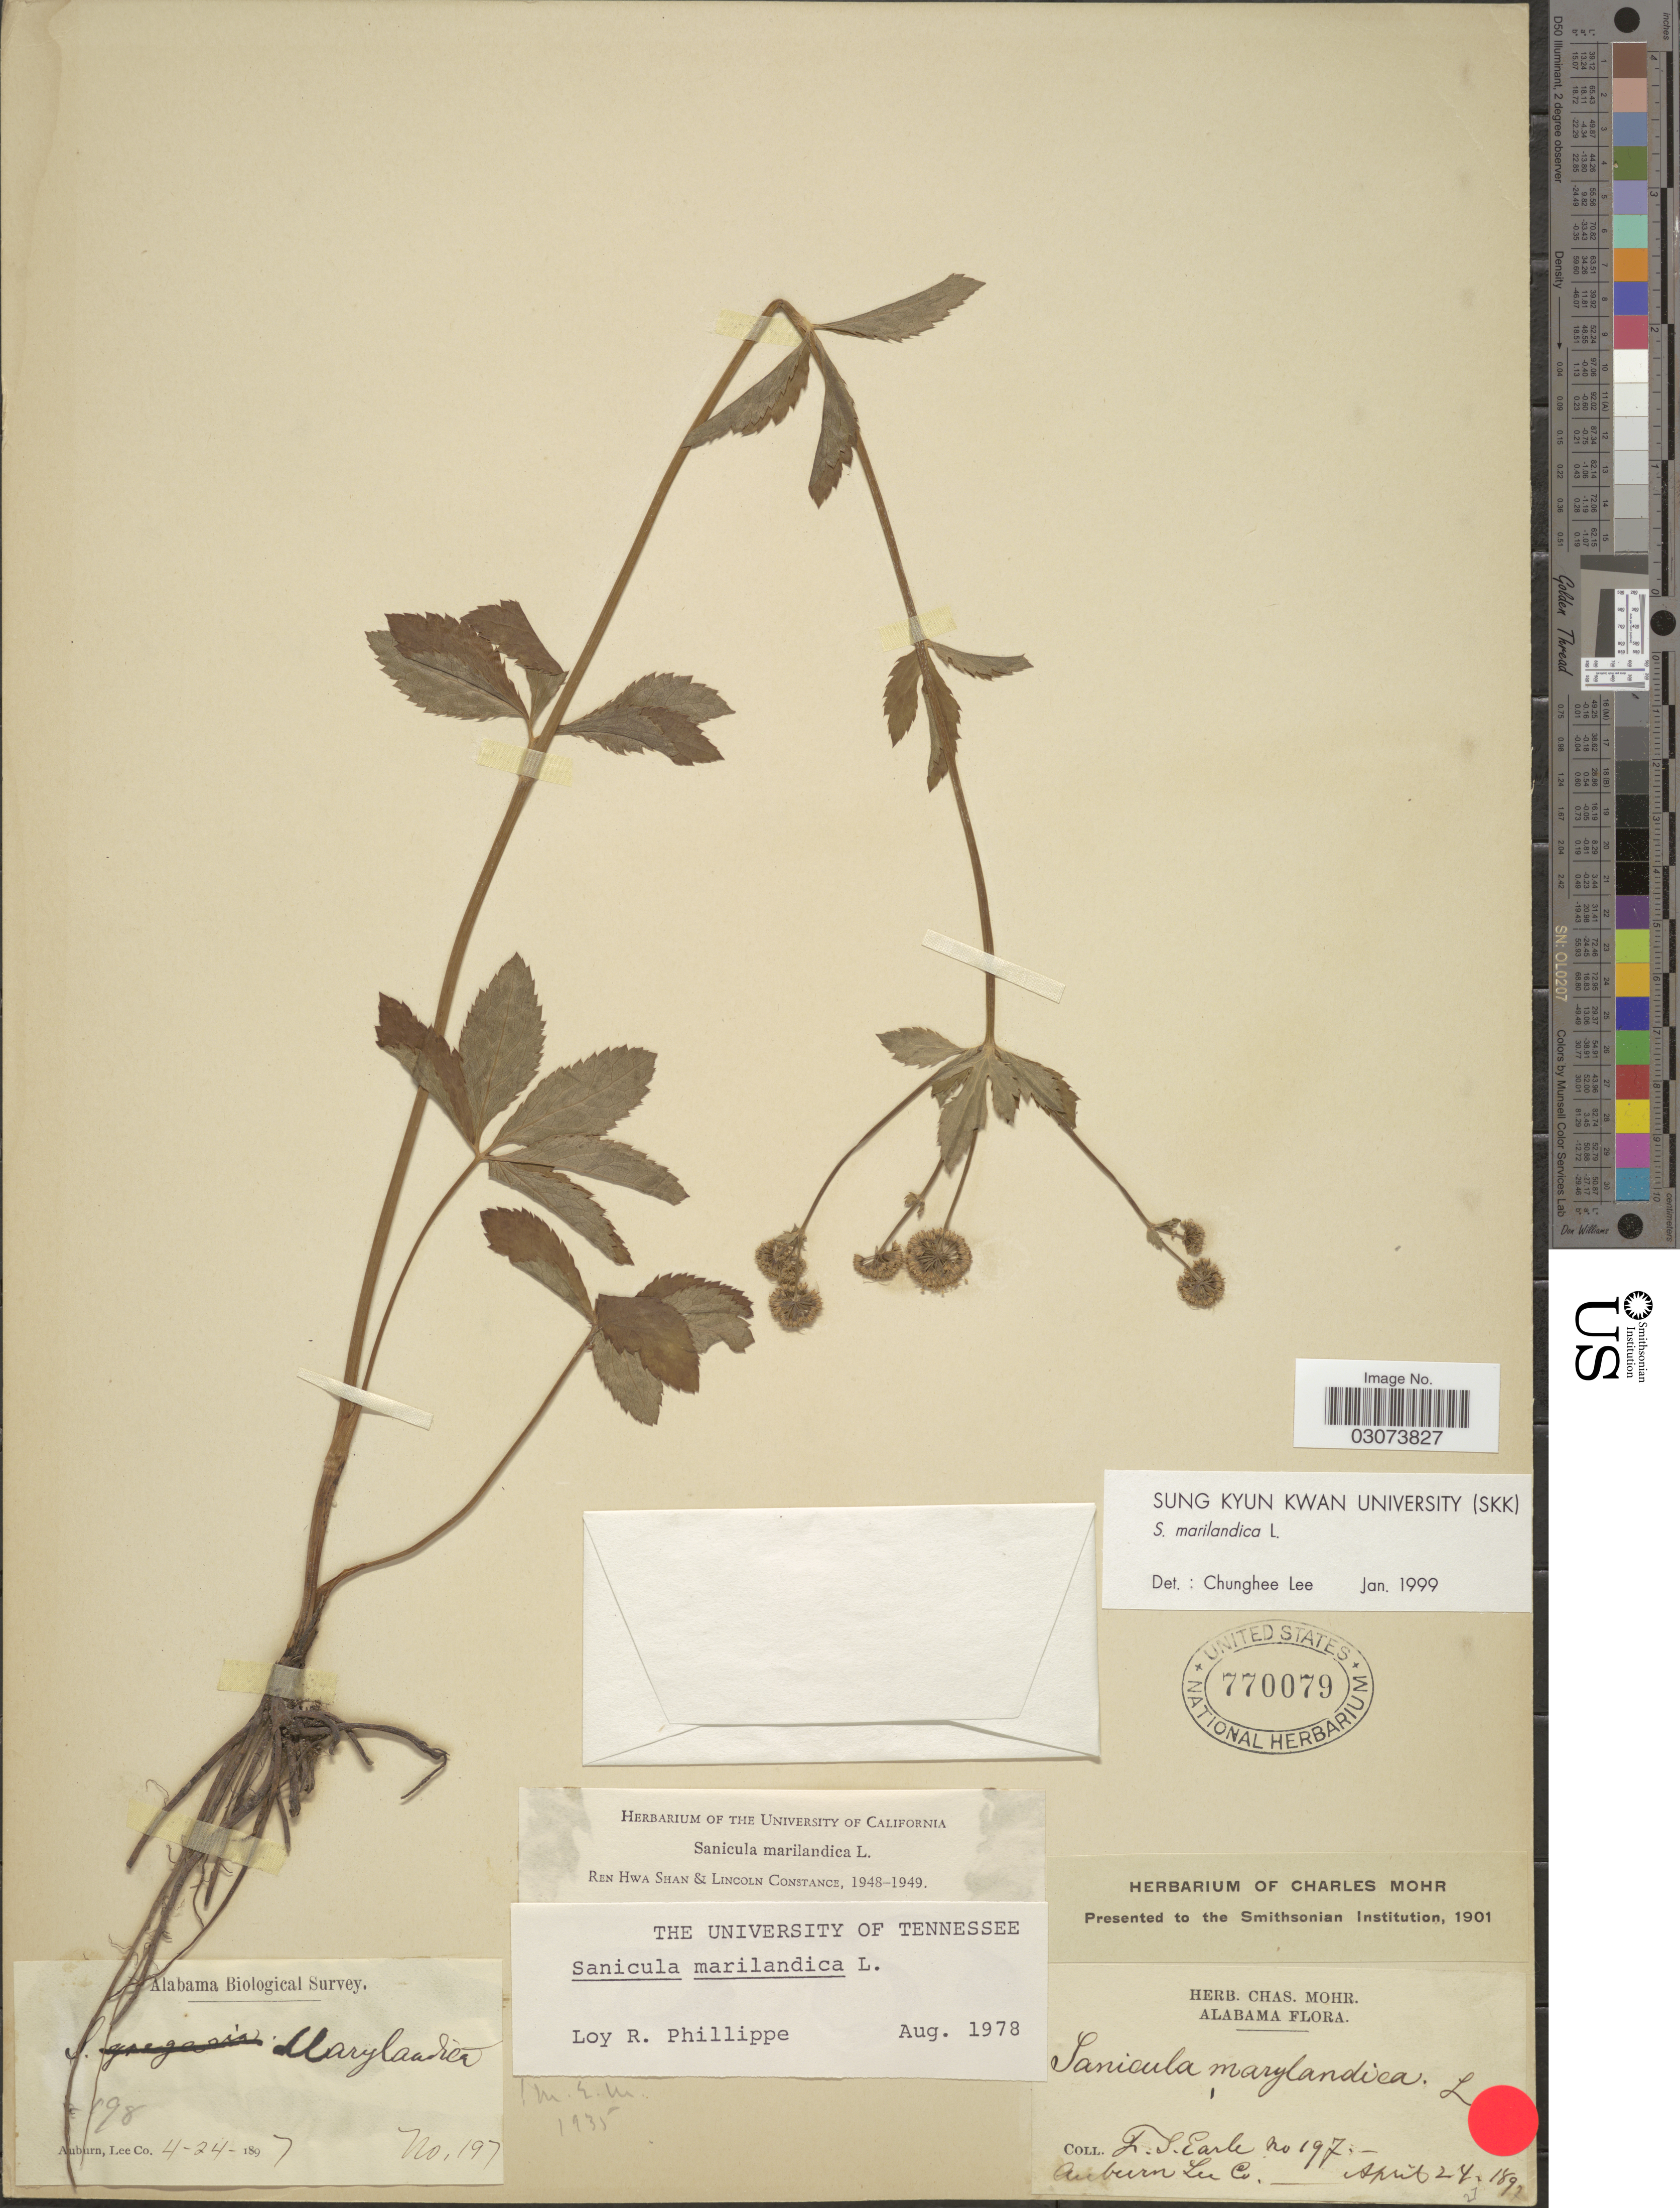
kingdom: Plantae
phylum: Tracheophyta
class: Magnoliopsida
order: Apiales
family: Apiaceae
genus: Sanicula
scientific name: Sanicula marilandica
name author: L.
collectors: F. S. Earle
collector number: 197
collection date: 1897-04-24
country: United States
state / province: Alabama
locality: Auburn Lee Co.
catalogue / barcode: US 770079